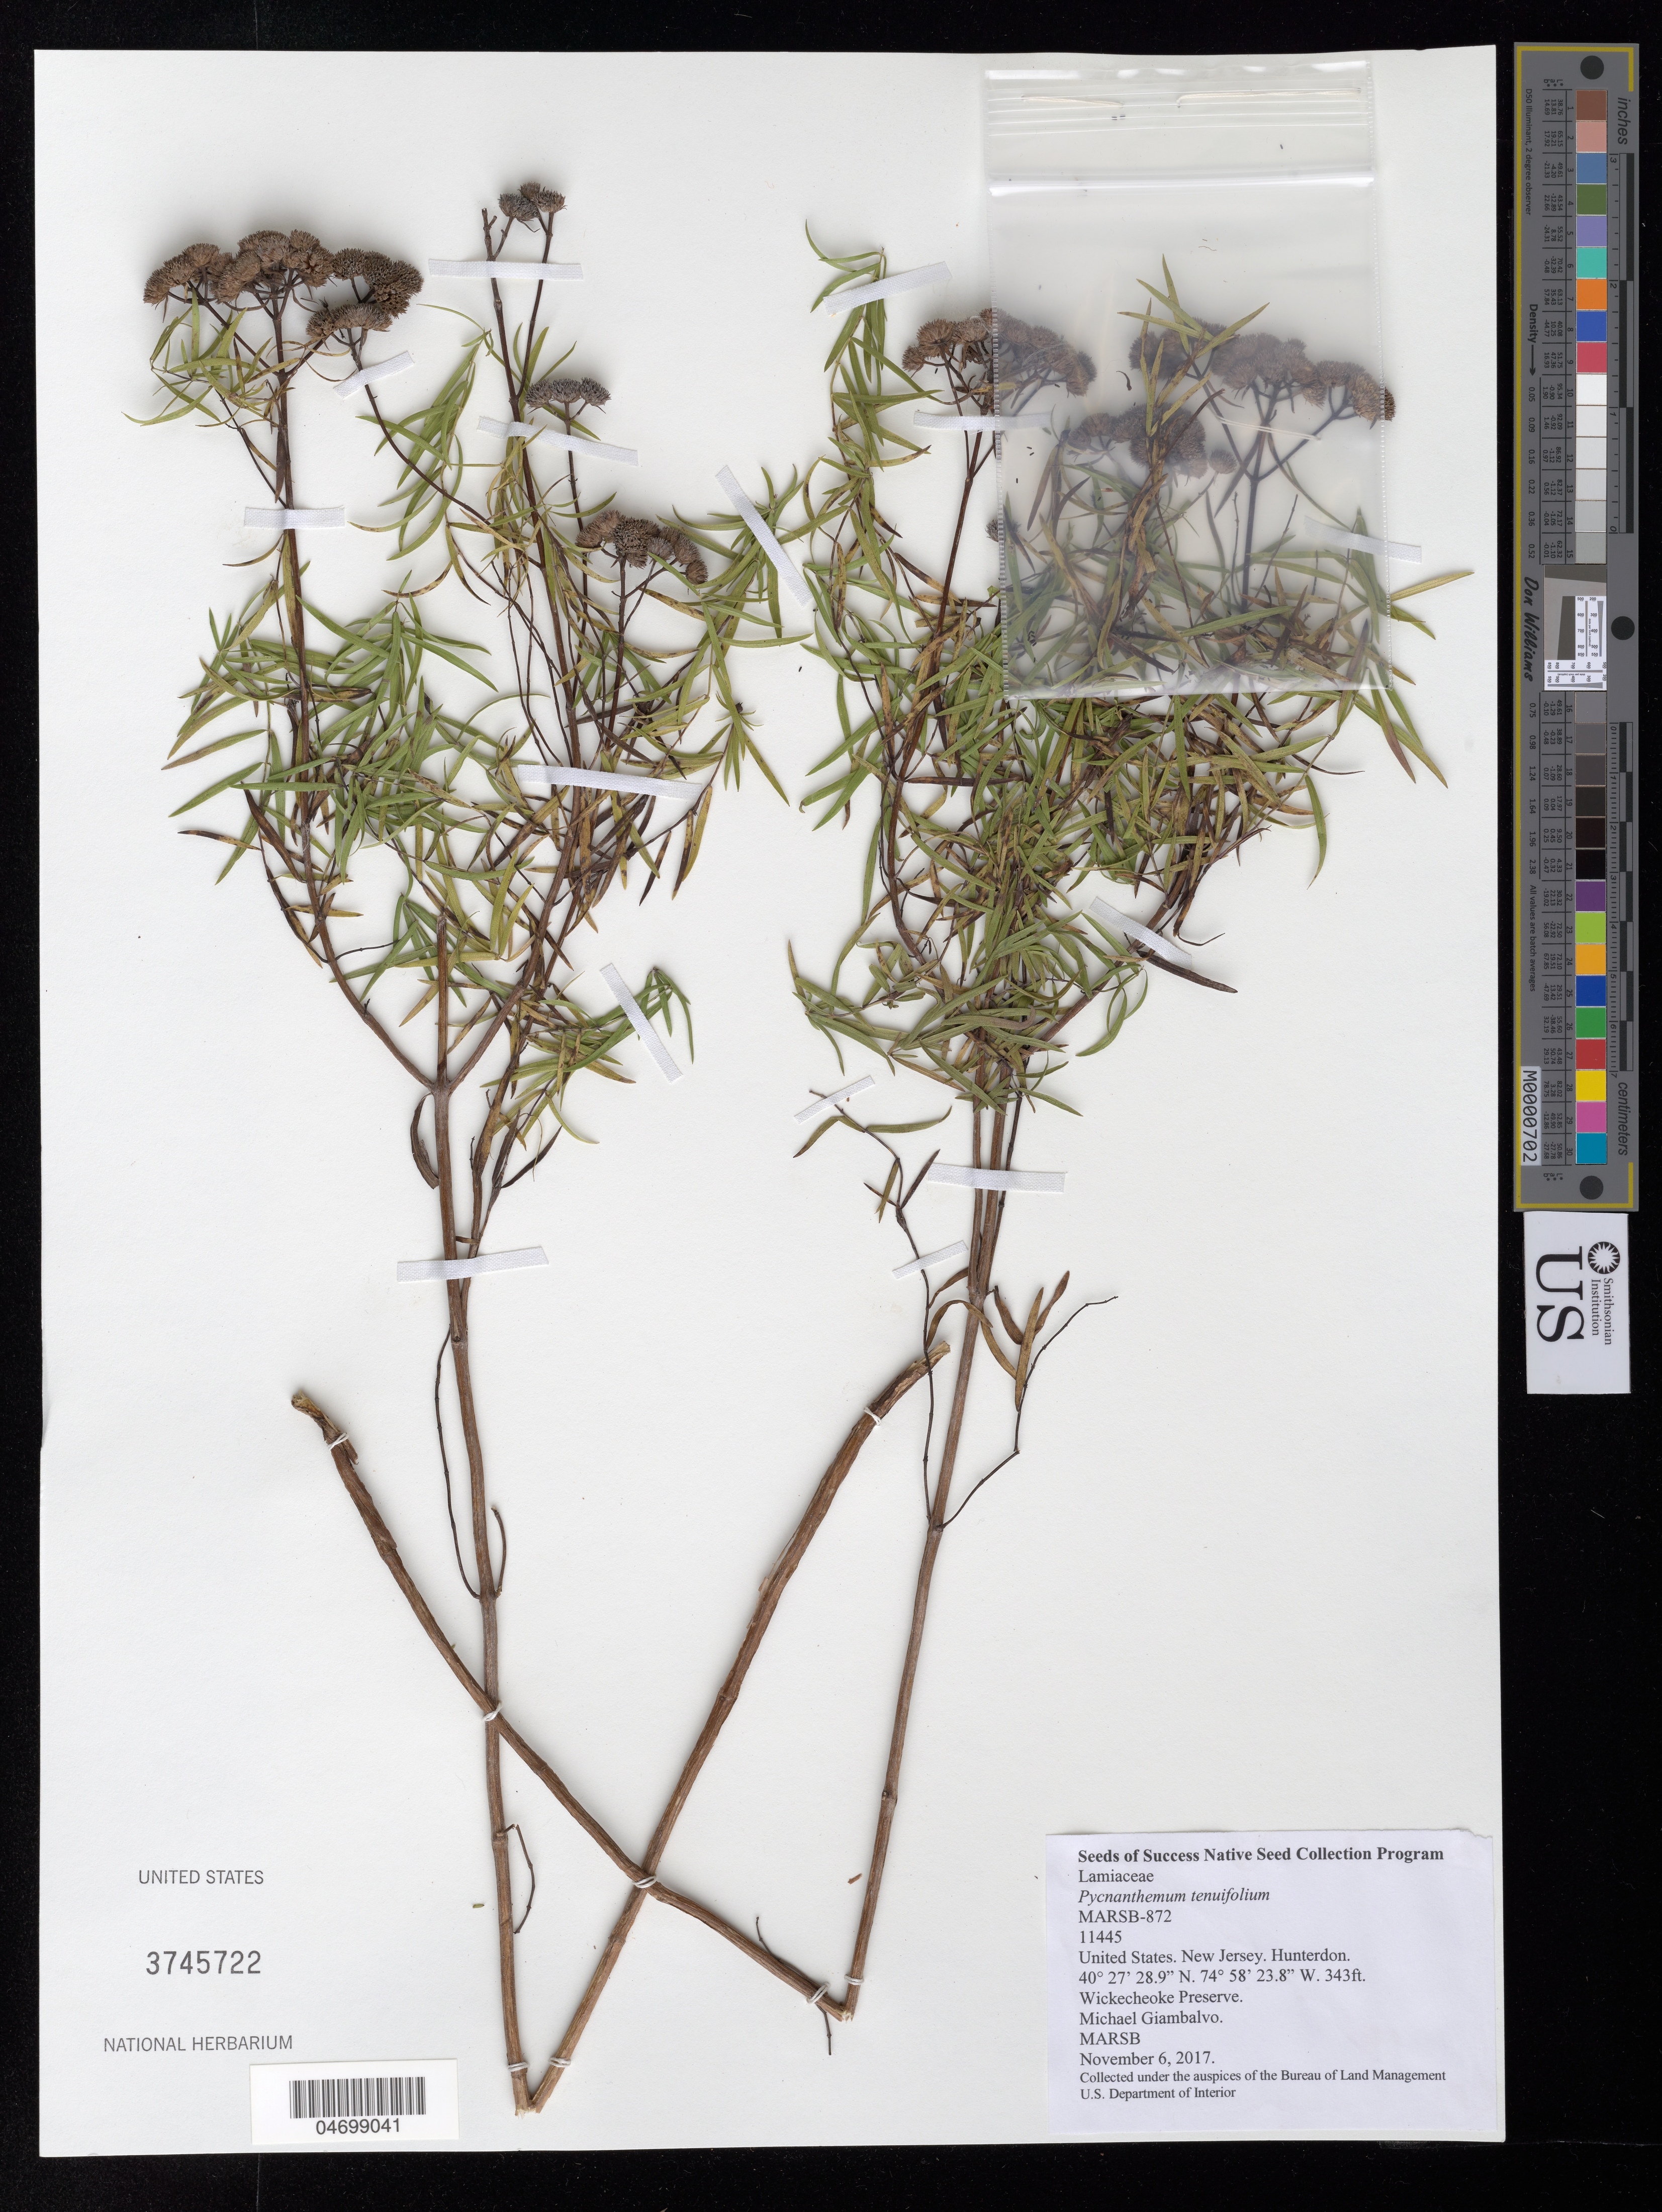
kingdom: Plantae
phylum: Tracheophyta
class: Magnoliopsida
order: Lamiales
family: Lamiaceae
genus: Pycnanthemum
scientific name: Pycnanthemum tenuifolium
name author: Schrad.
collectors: M. Giambalvo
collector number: MARSB-872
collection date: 2017-11-06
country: United States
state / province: New Jersey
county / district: Hunterdon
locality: Wickecheoke Preserve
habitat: Old Field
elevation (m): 105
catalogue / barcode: US 3745722